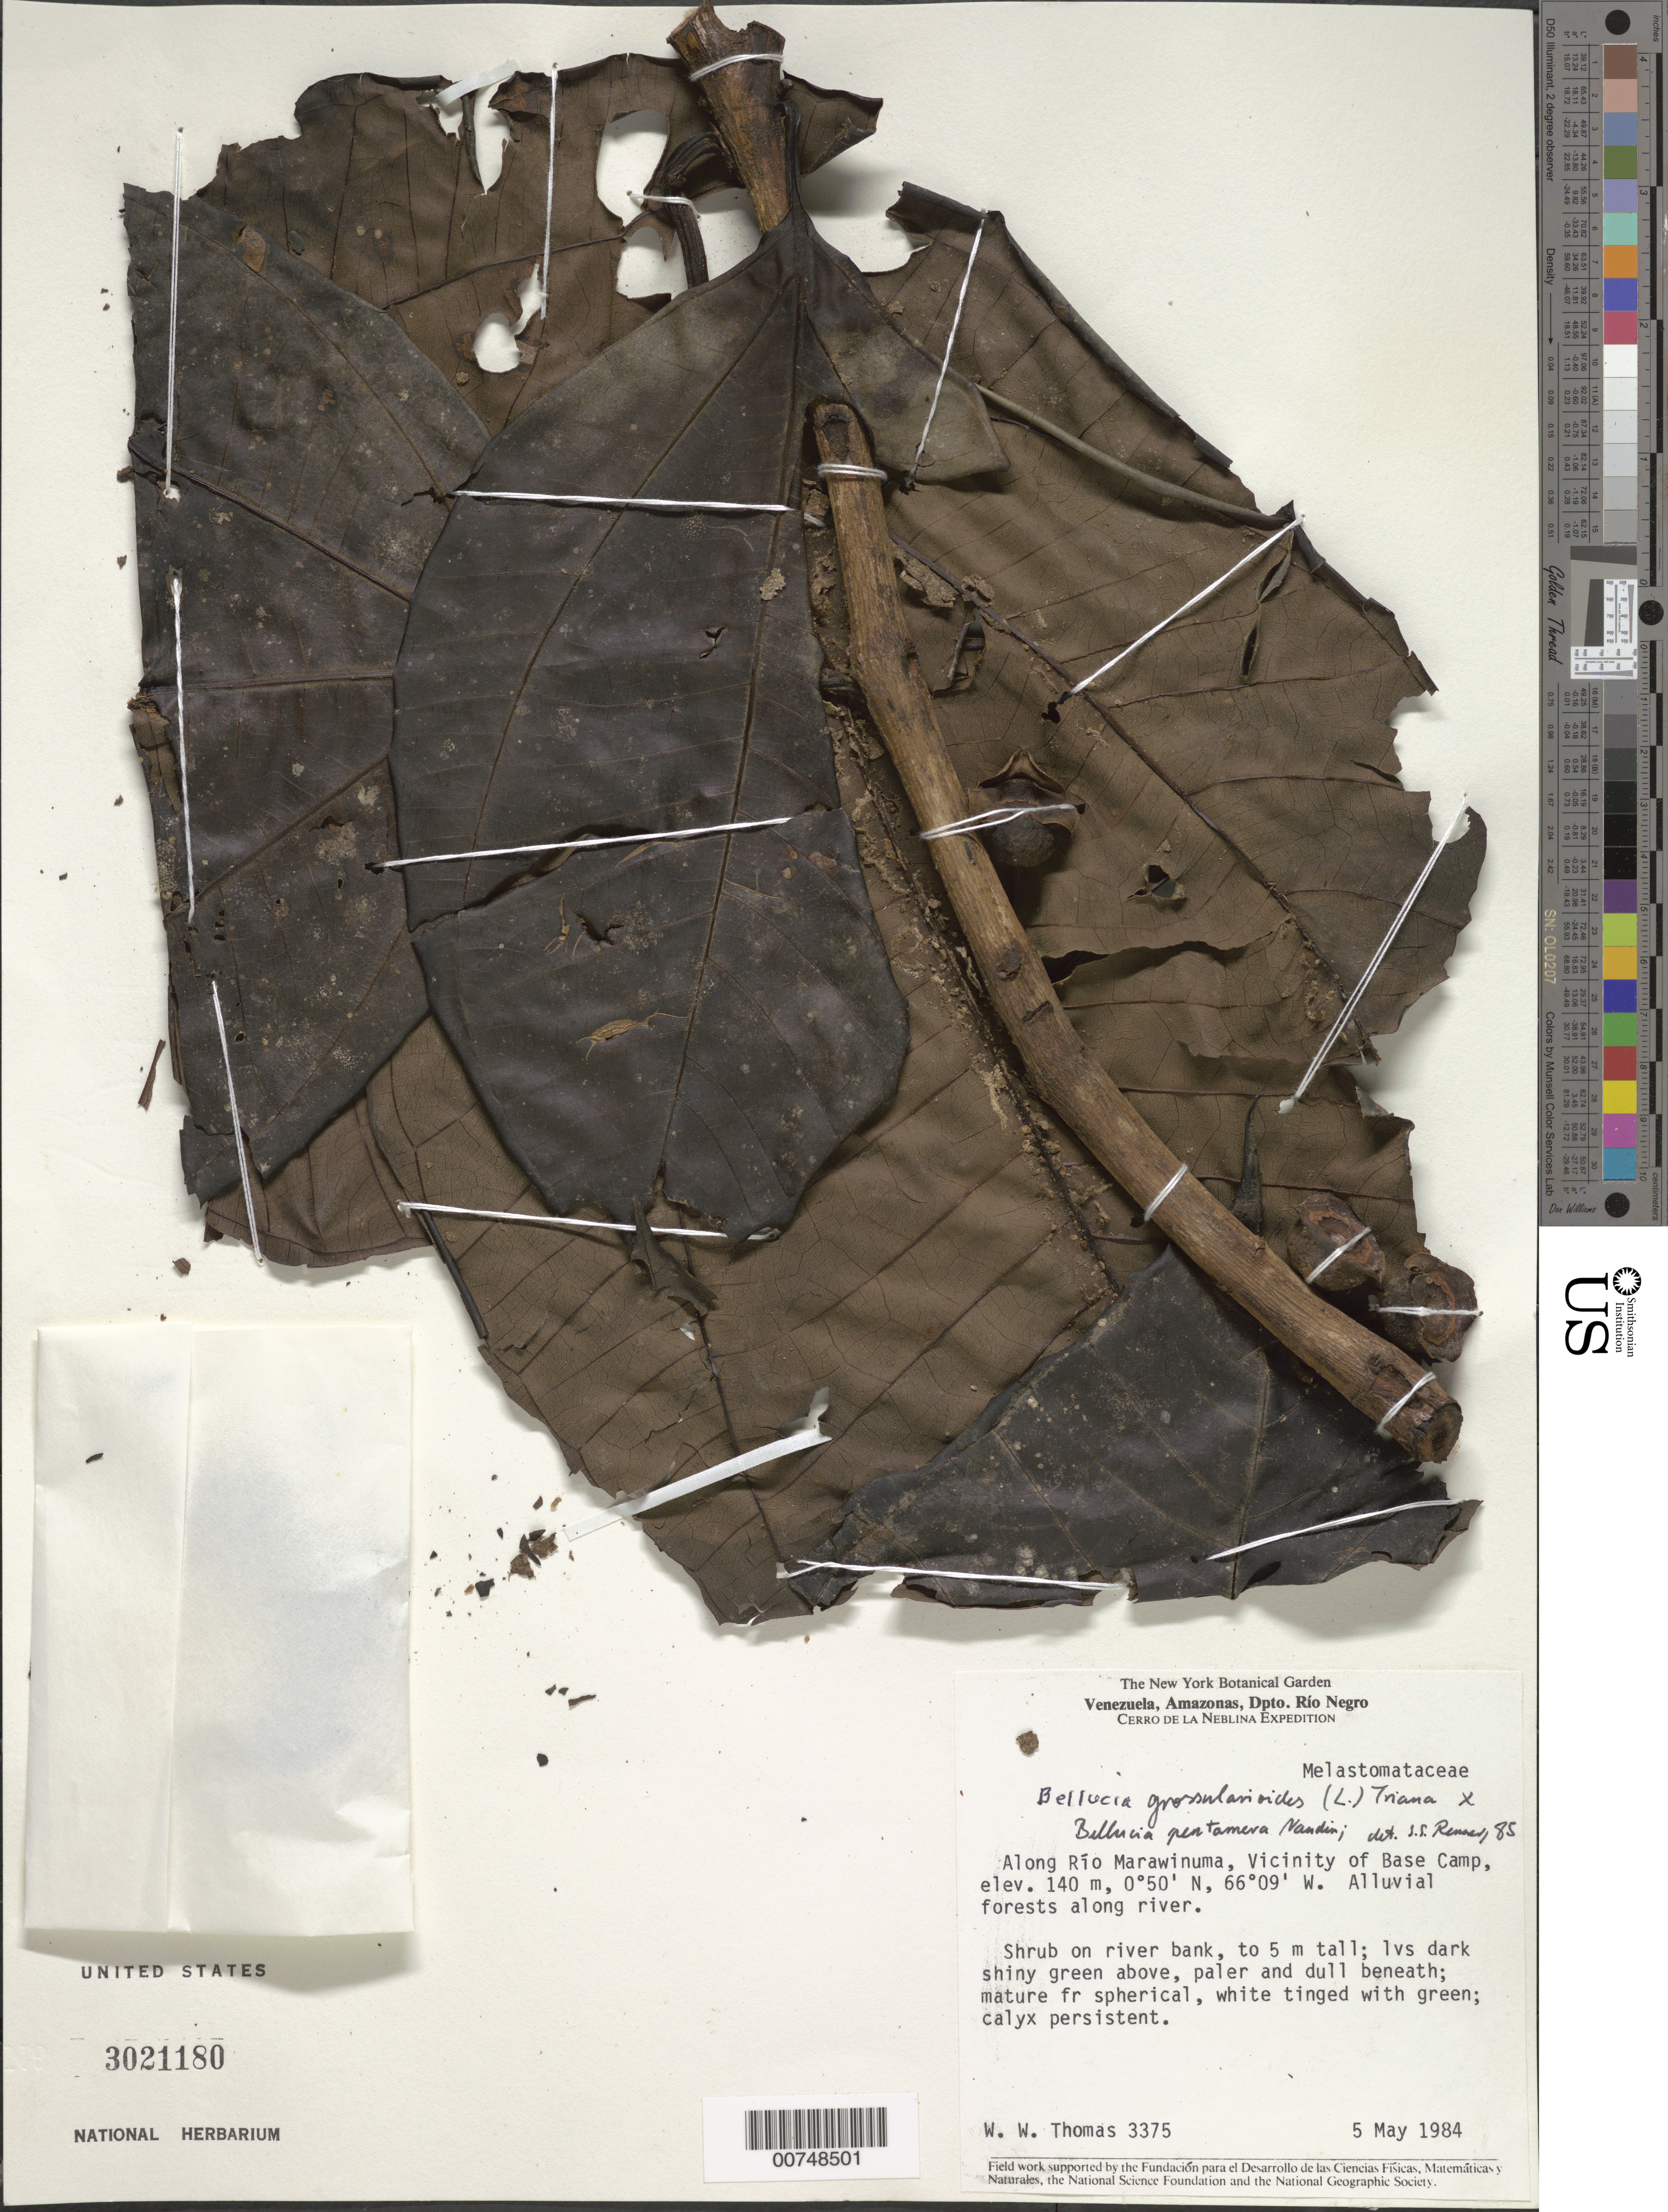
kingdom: Plantae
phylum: Tracheophyta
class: Magnoliopsida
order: Myrtales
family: Melastomataceae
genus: Bellucia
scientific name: Bellucia grossularioides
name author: (L.) Triana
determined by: Renner, --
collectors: W. W. Thomas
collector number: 3375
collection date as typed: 5-May-84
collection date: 1984-05-05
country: Venezuela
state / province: Amazonas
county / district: Río Negro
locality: Cerro de La Neblina, along Río Marawinuma, vicinity of base camp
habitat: Alluvial forest along river, on river bank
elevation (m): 140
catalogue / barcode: US 3021180